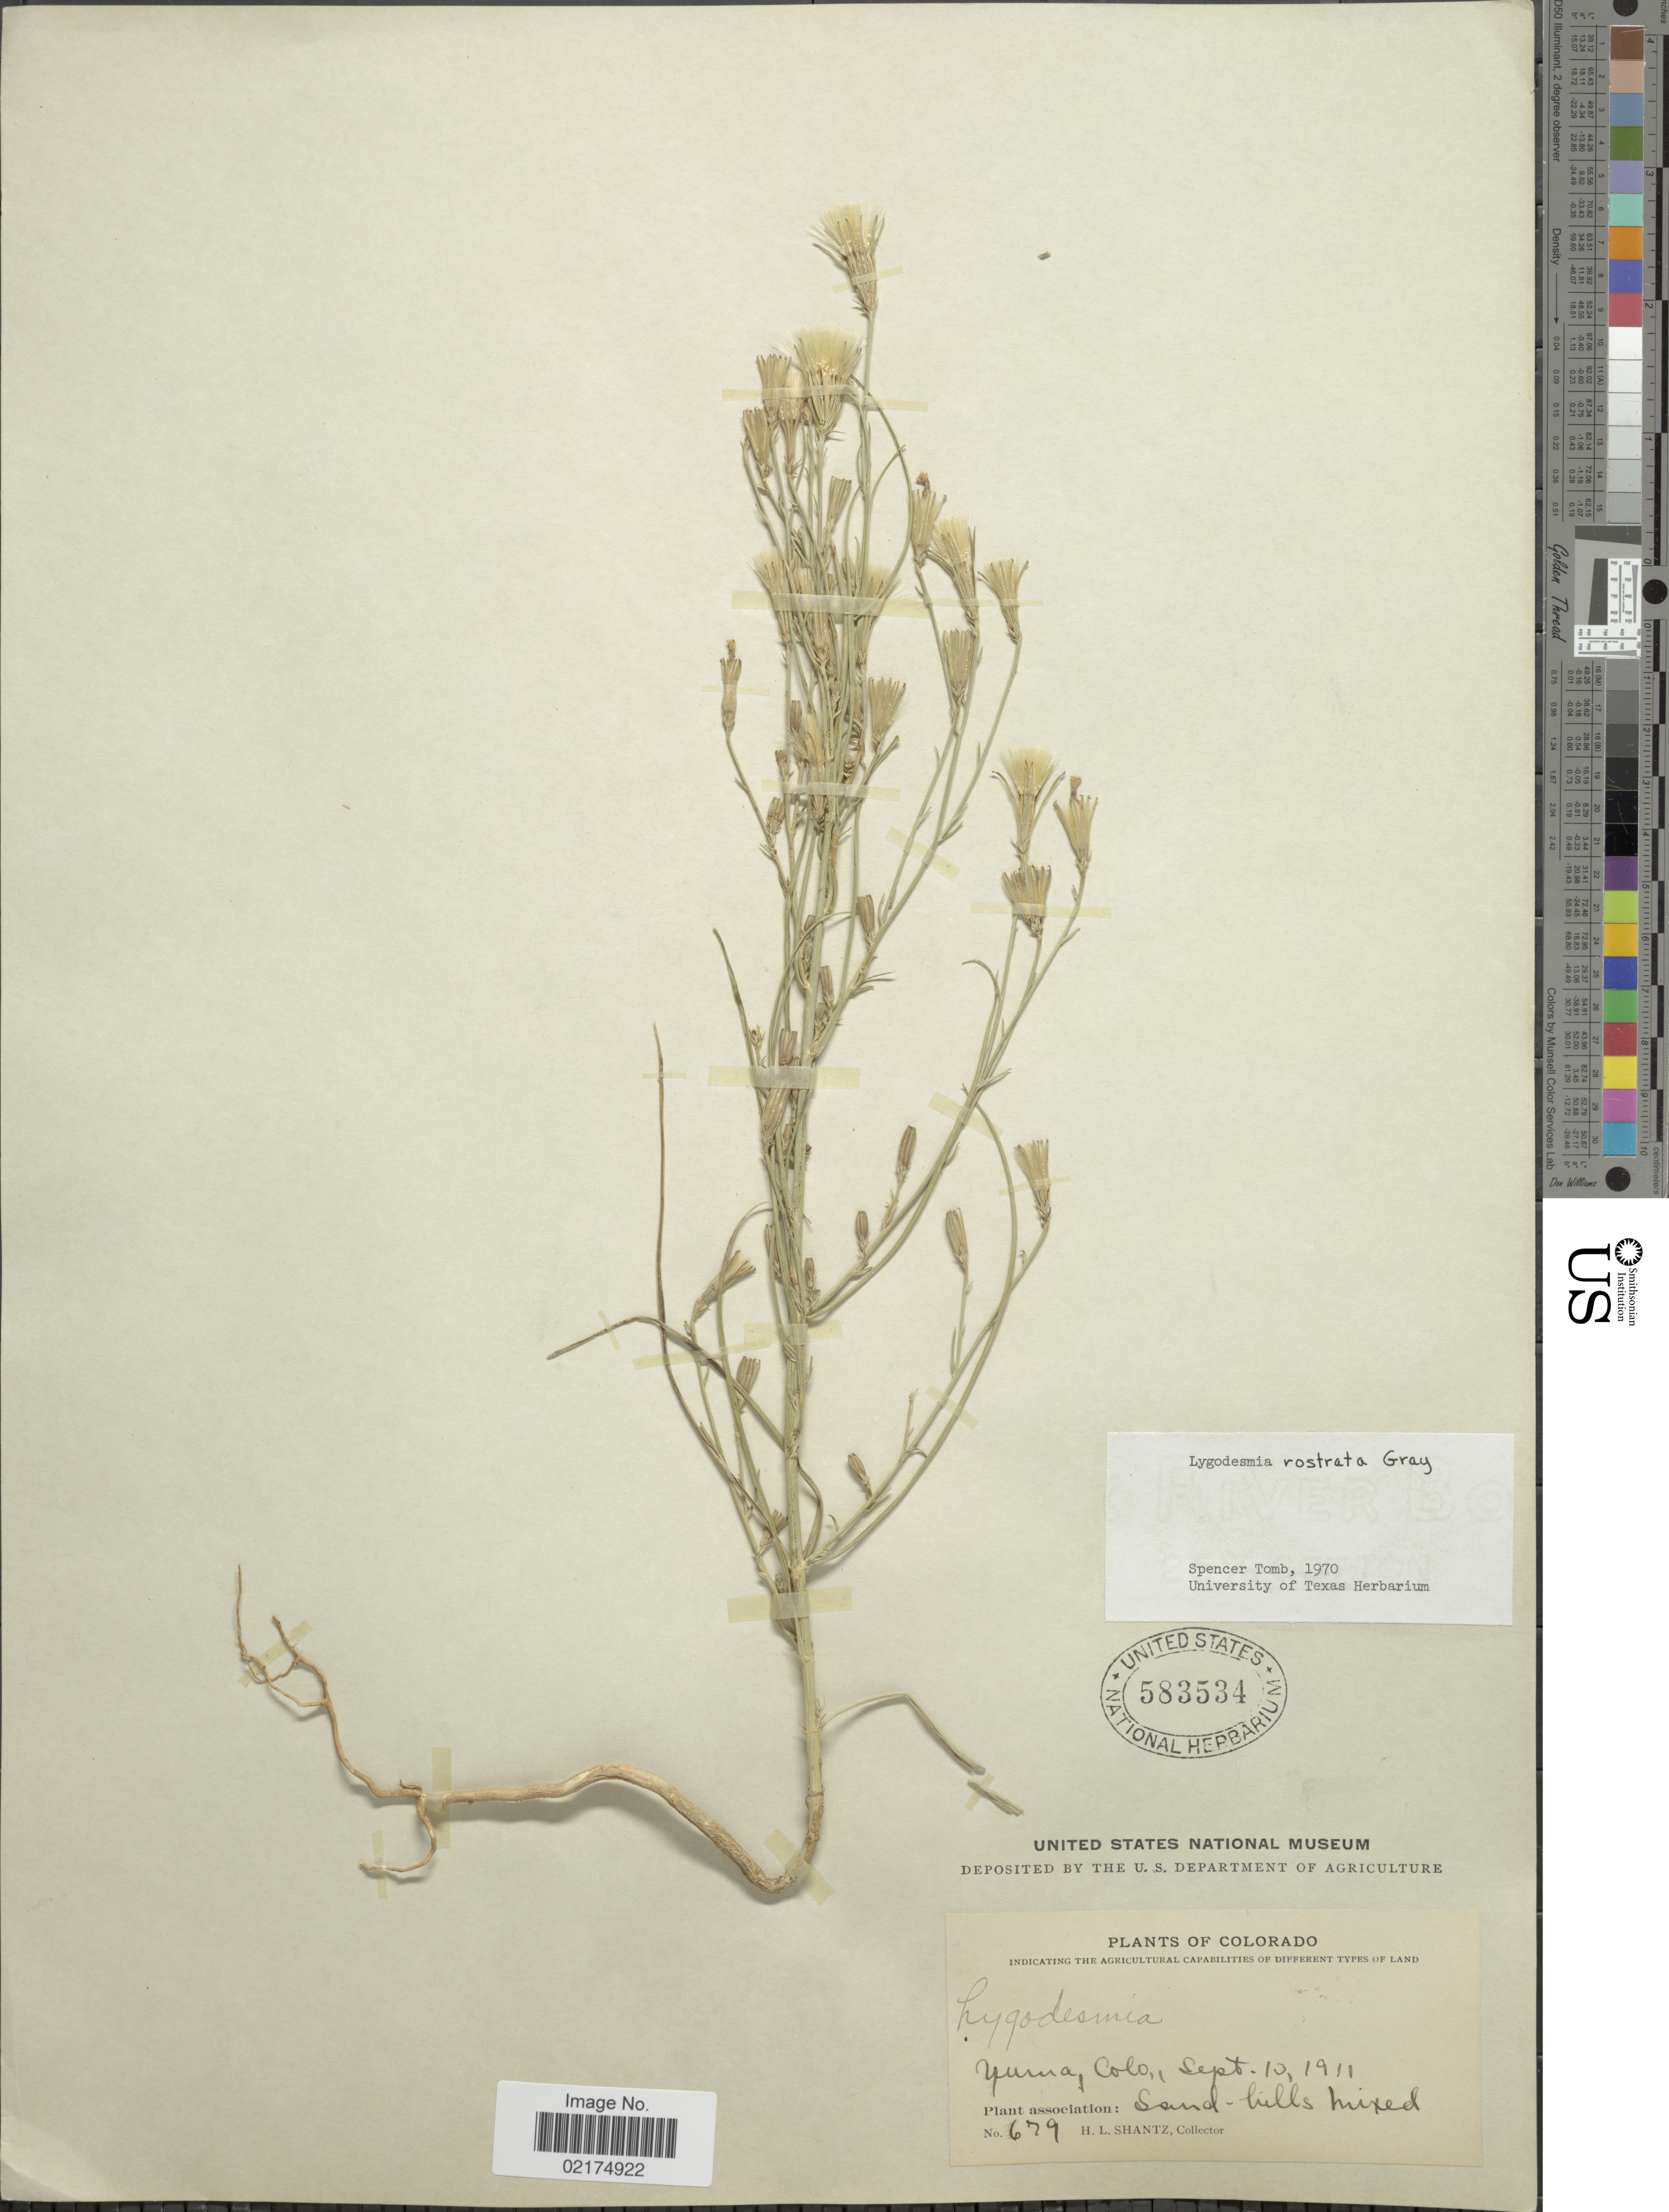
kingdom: Plantae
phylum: Tracheophyta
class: Magnoliopsida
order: Asterales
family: Asteraceae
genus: Shinnersoseris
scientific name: Shinnersoseris rostrata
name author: (A. Gray) Tomb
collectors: H. Shantz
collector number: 679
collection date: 1911-09-10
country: United States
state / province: Colorado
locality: Yuma, Colo.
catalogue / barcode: US 583534